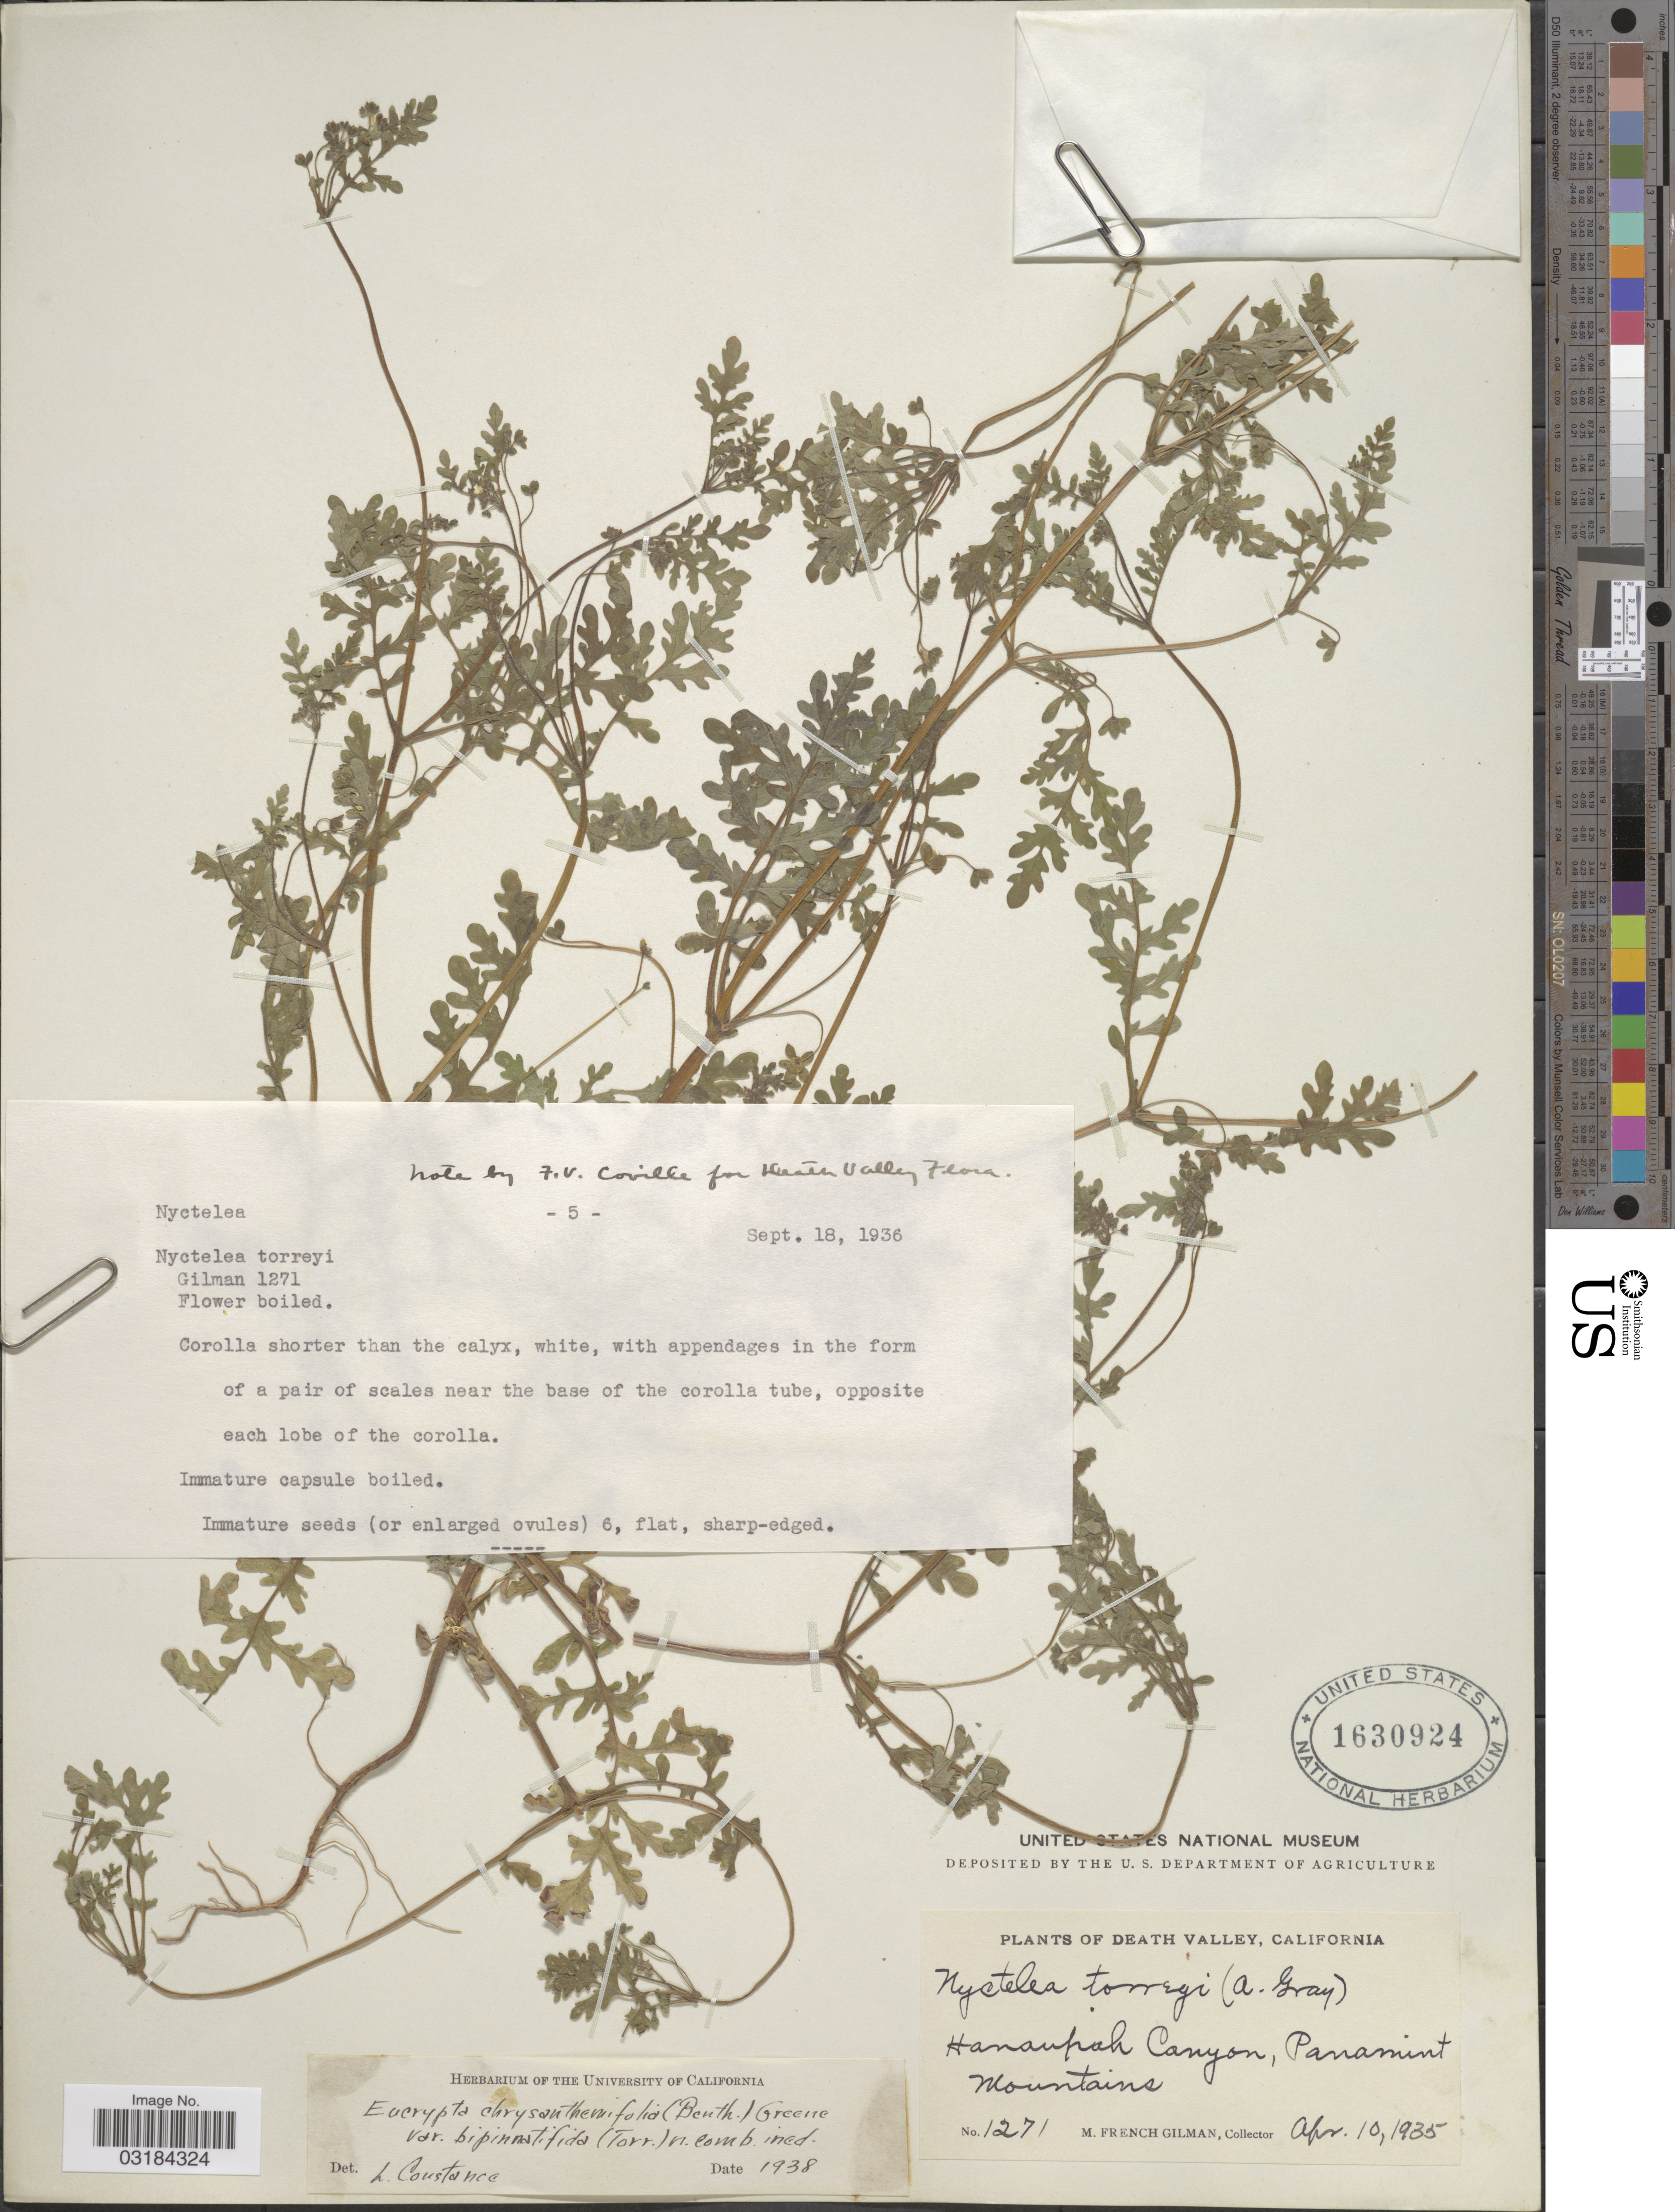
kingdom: Plantae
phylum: Tracheophyta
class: Magnoliopsida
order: Boraginales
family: Hydrophyllaceae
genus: Eucrypta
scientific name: Eucrypta chrysanthemifolia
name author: (Benth.) Greene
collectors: M. F. Gilman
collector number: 1271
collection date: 1935-04-10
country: United States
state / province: California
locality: Death Valley. Hanaupah Canyon, Panamint Mountains.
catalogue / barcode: US 1630924